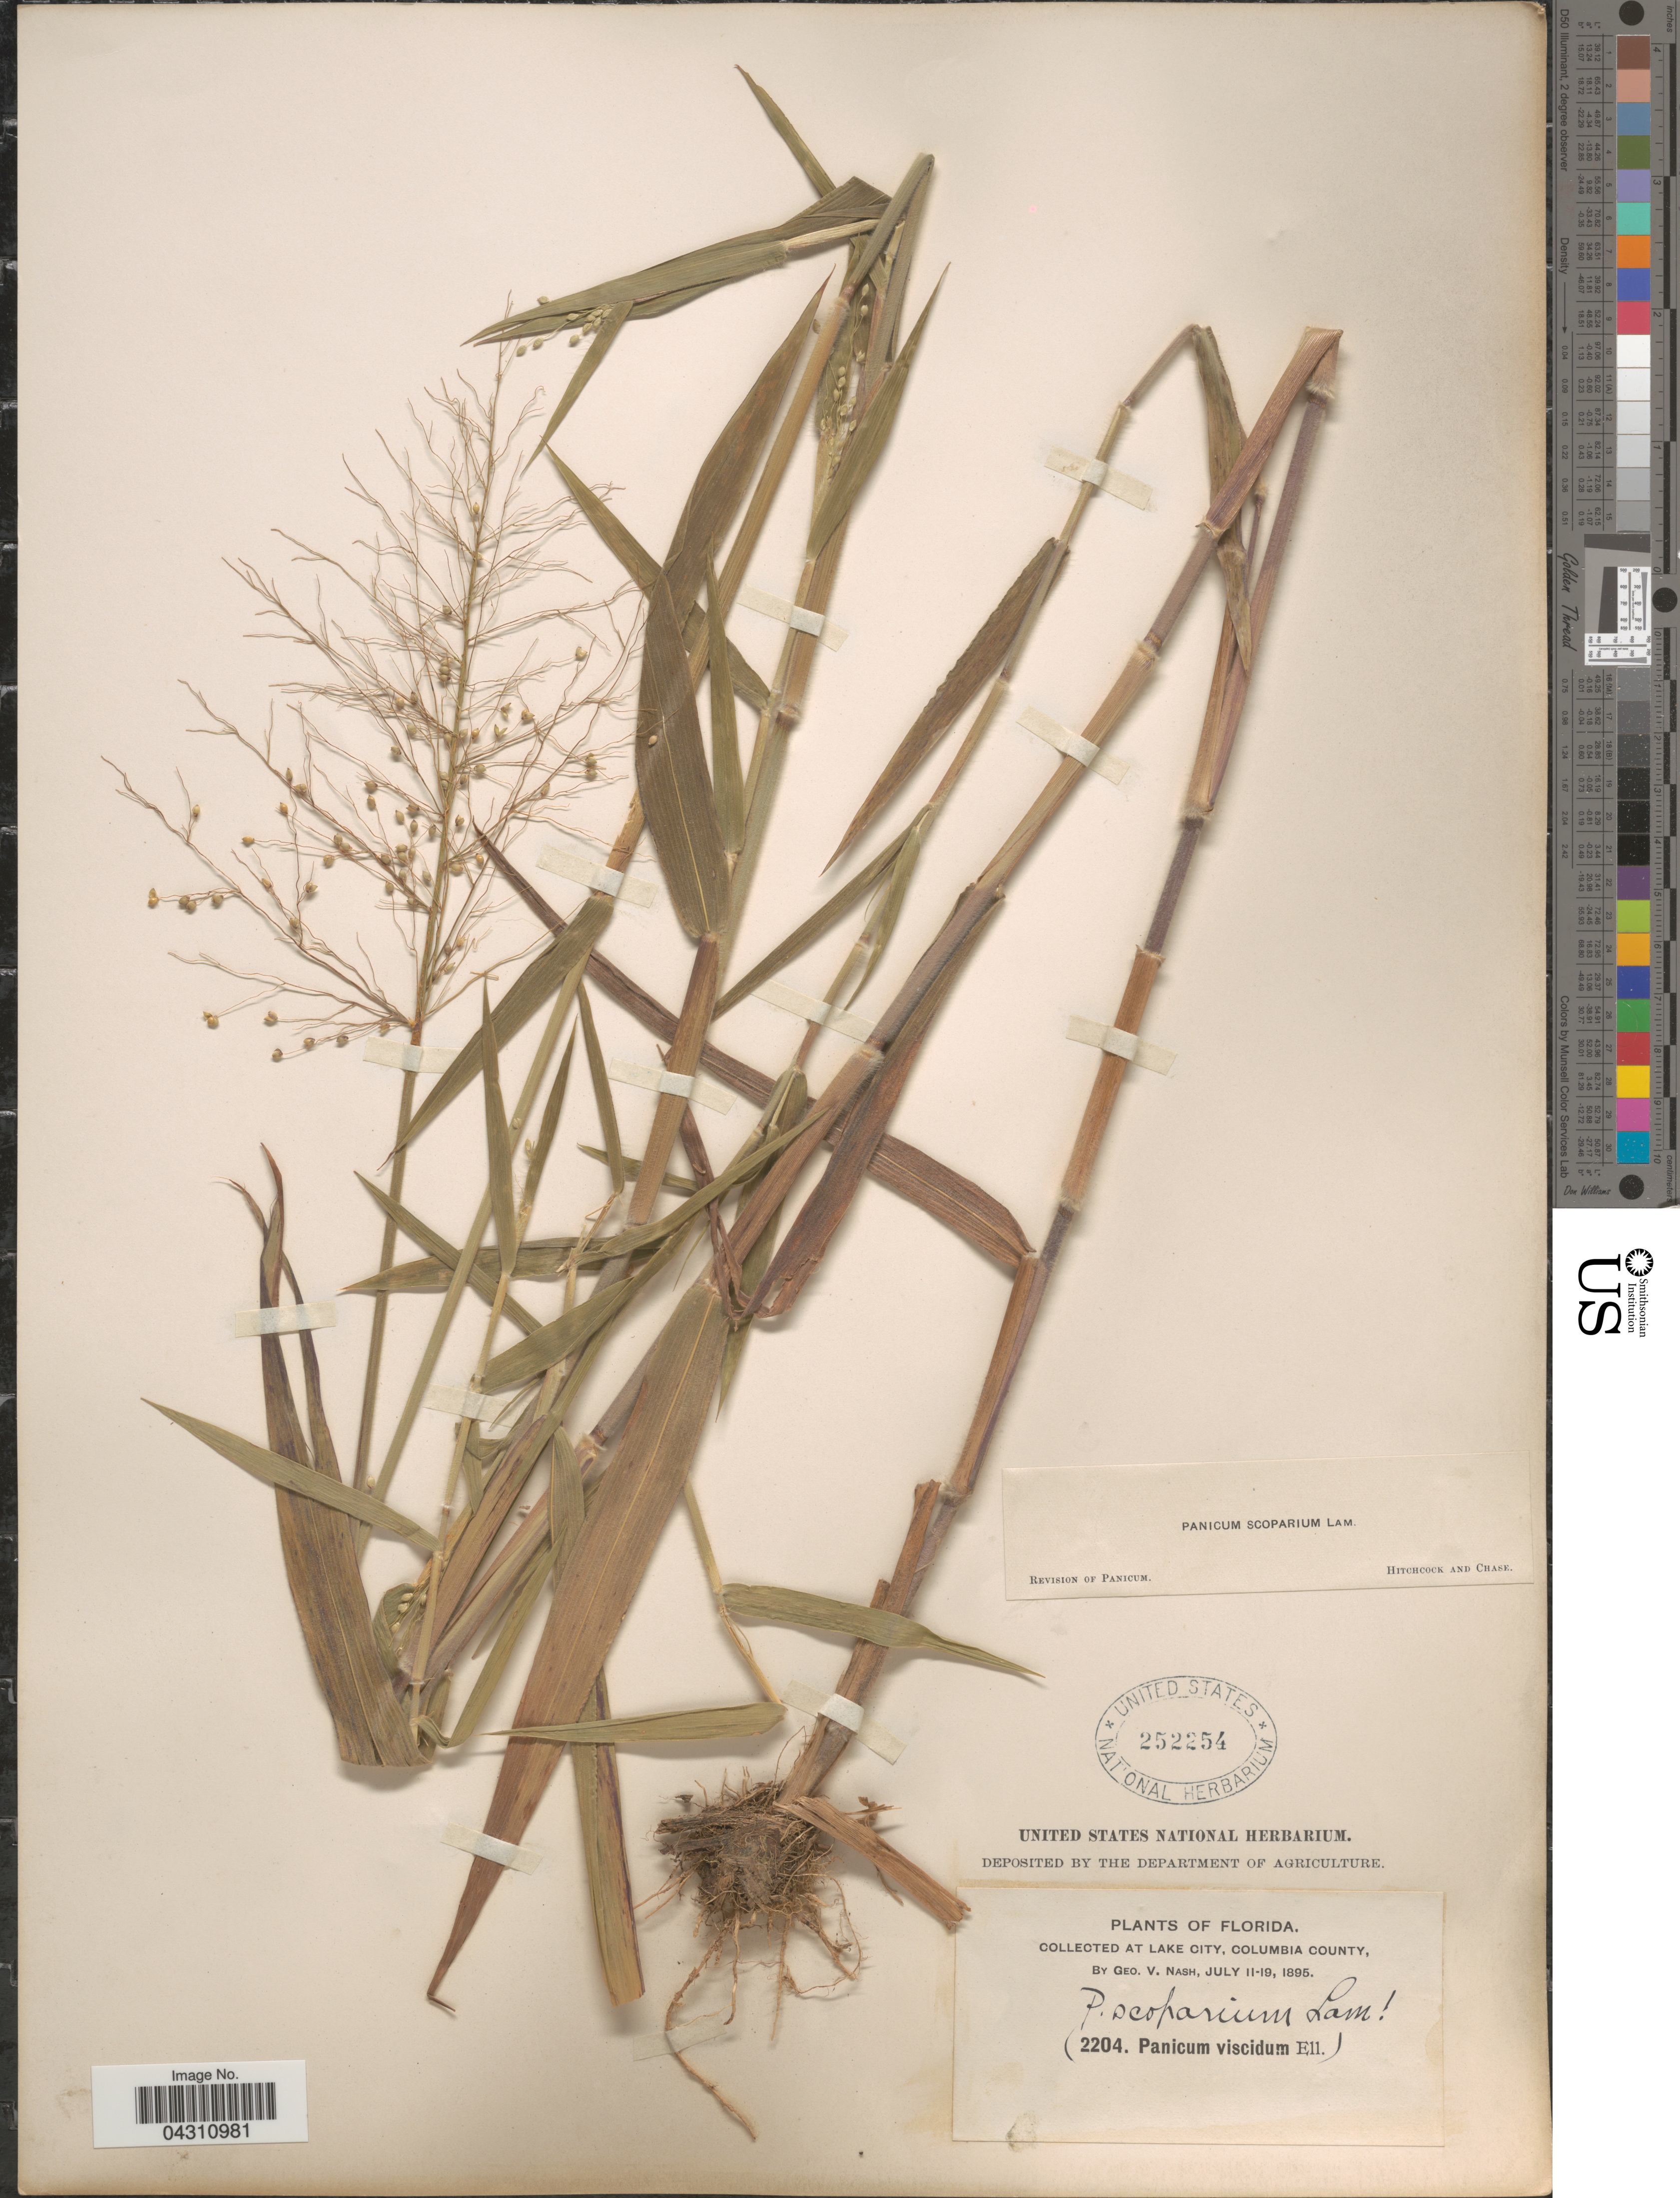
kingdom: Plantae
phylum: Tracheophyta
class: Liliopsida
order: Poales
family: Poaceae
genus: Dichanthelium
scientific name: Dichanthelium scoparium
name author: (Lam.) Gould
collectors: G. V. Nash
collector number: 2204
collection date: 1895-07-11/1895-07-19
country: United States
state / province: Florida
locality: Lake City, Columbia County.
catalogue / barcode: US 252254